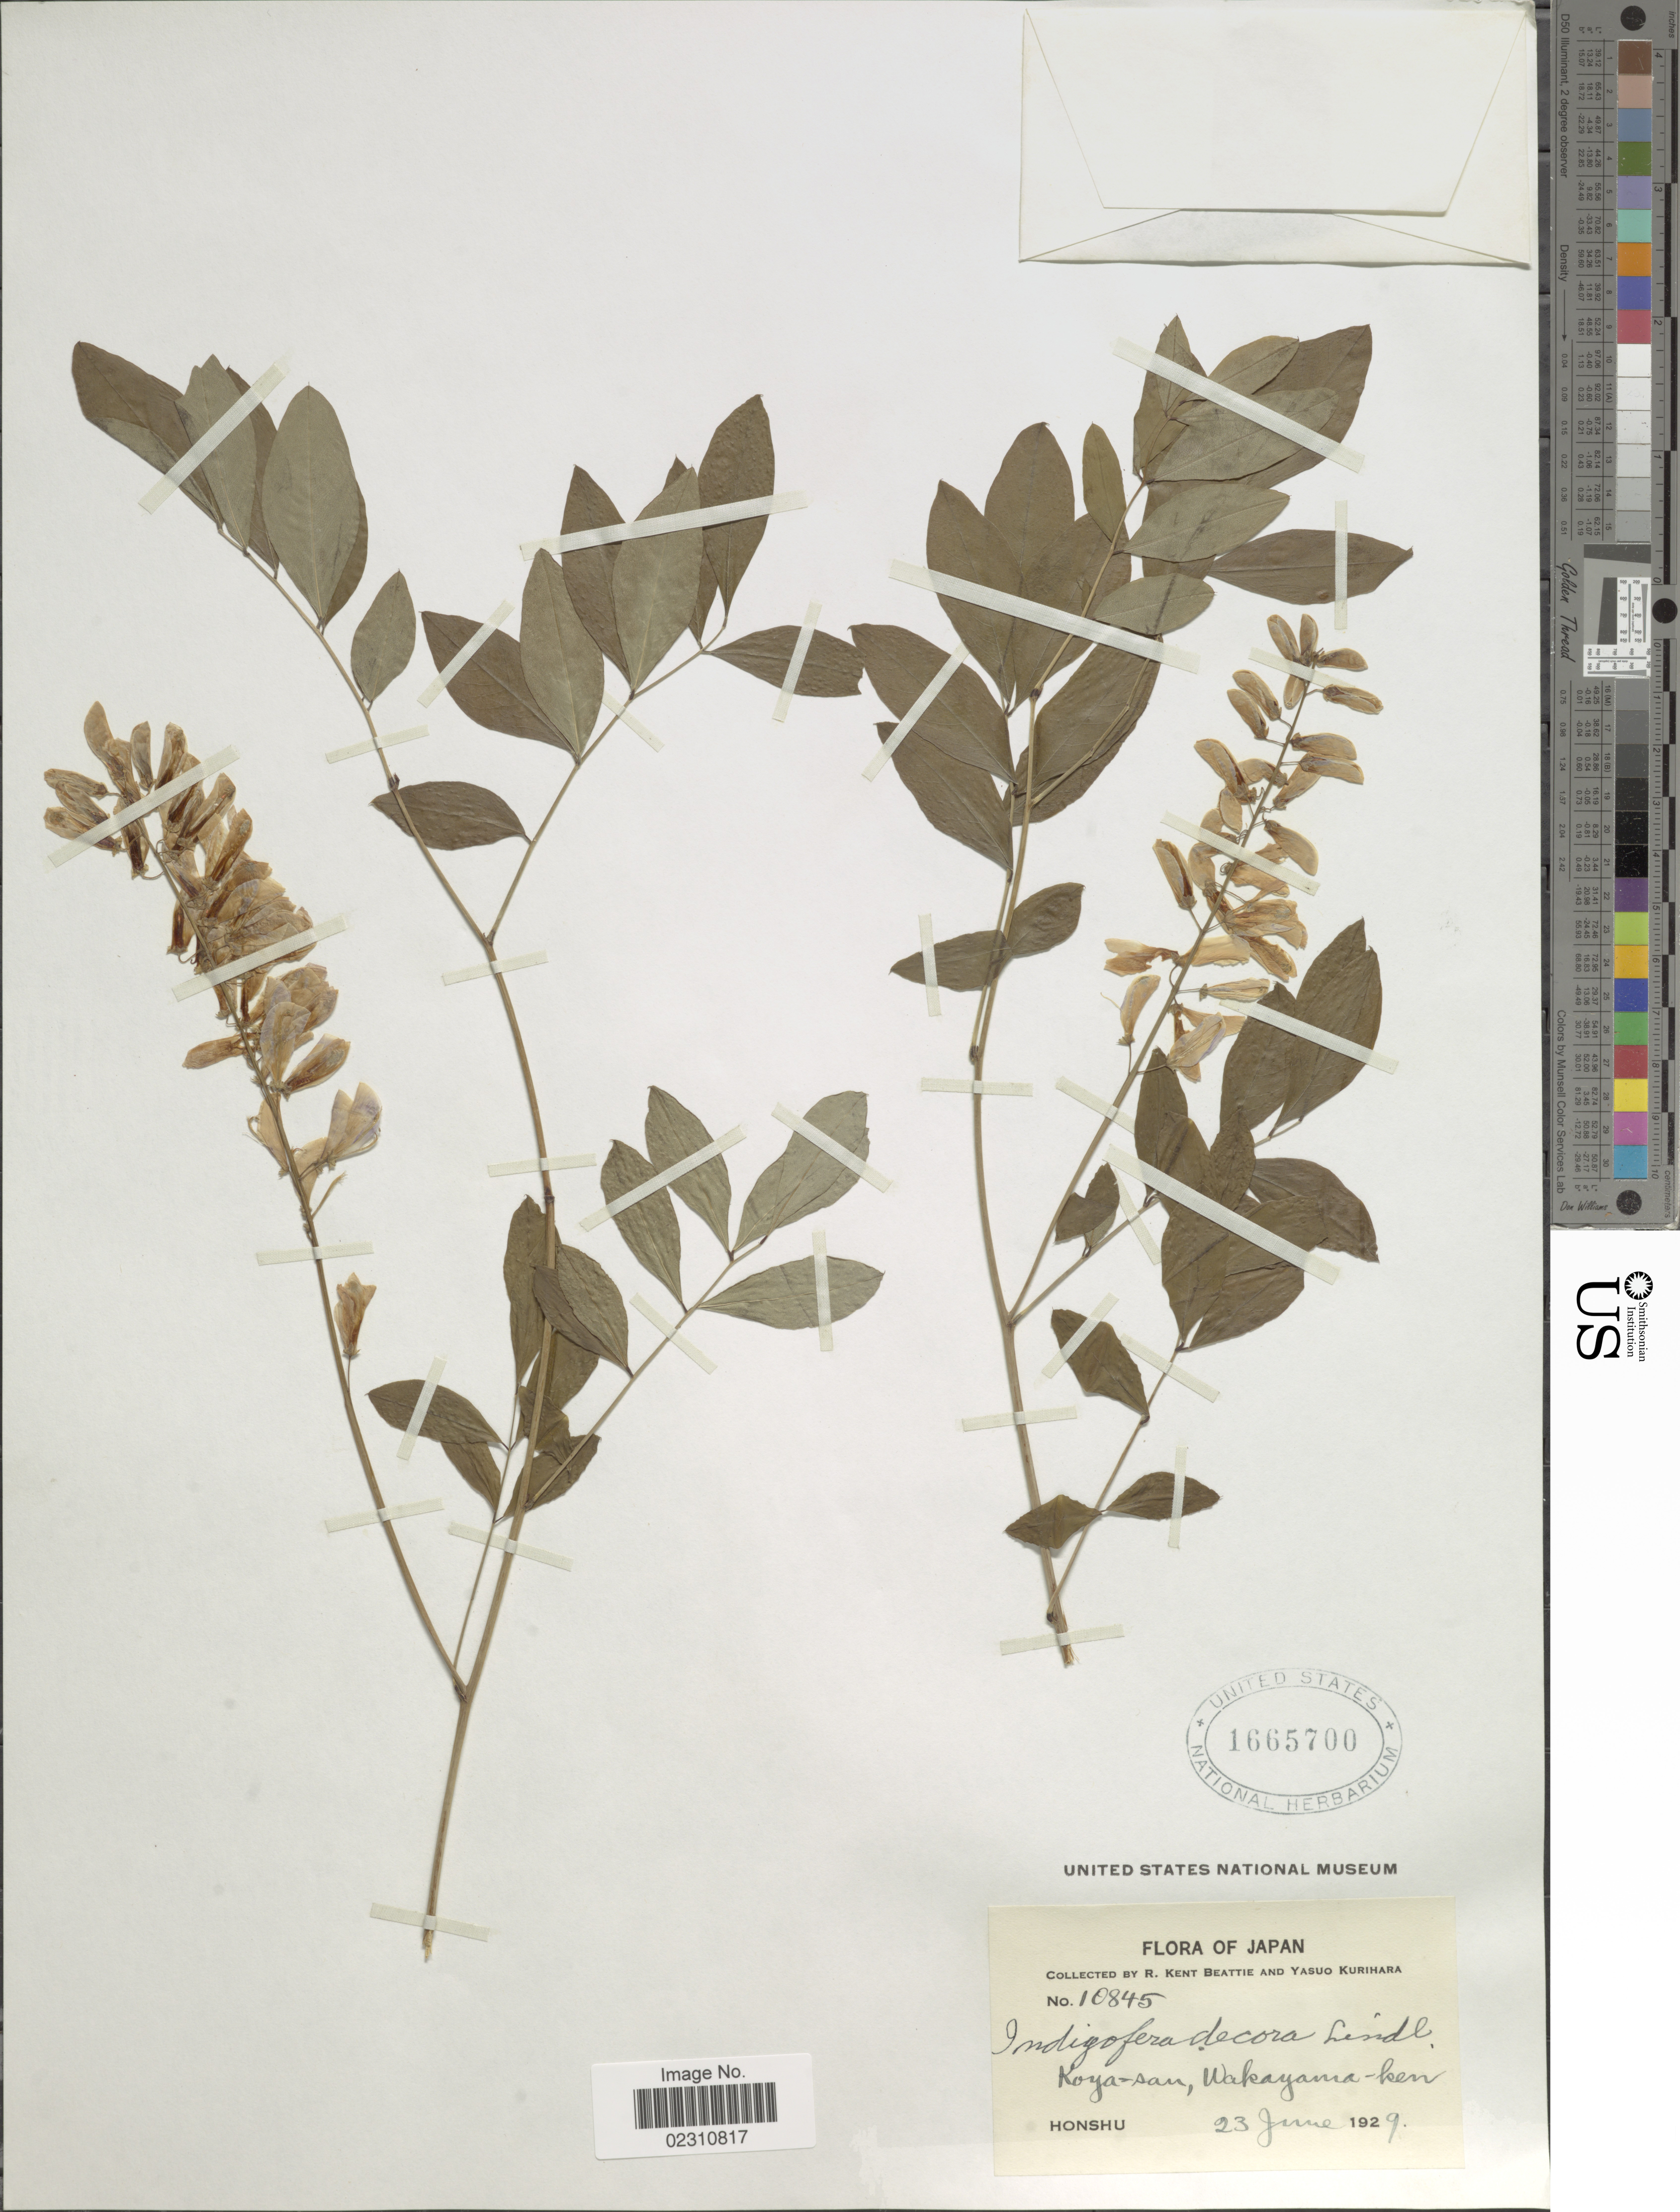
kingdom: Plantae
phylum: Tracheophyta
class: Magnoliopsida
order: Fabales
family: Fabaceae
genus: Indigofera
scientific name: Indigofera decora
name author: Lindl.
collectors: R. K. Beattie & Y. Kurihara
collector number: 10845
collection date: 1929-06-23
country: Japan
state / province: Wakayama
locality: Koya-san, Wakayama- ken. Honshu.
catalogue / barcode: US 1665700